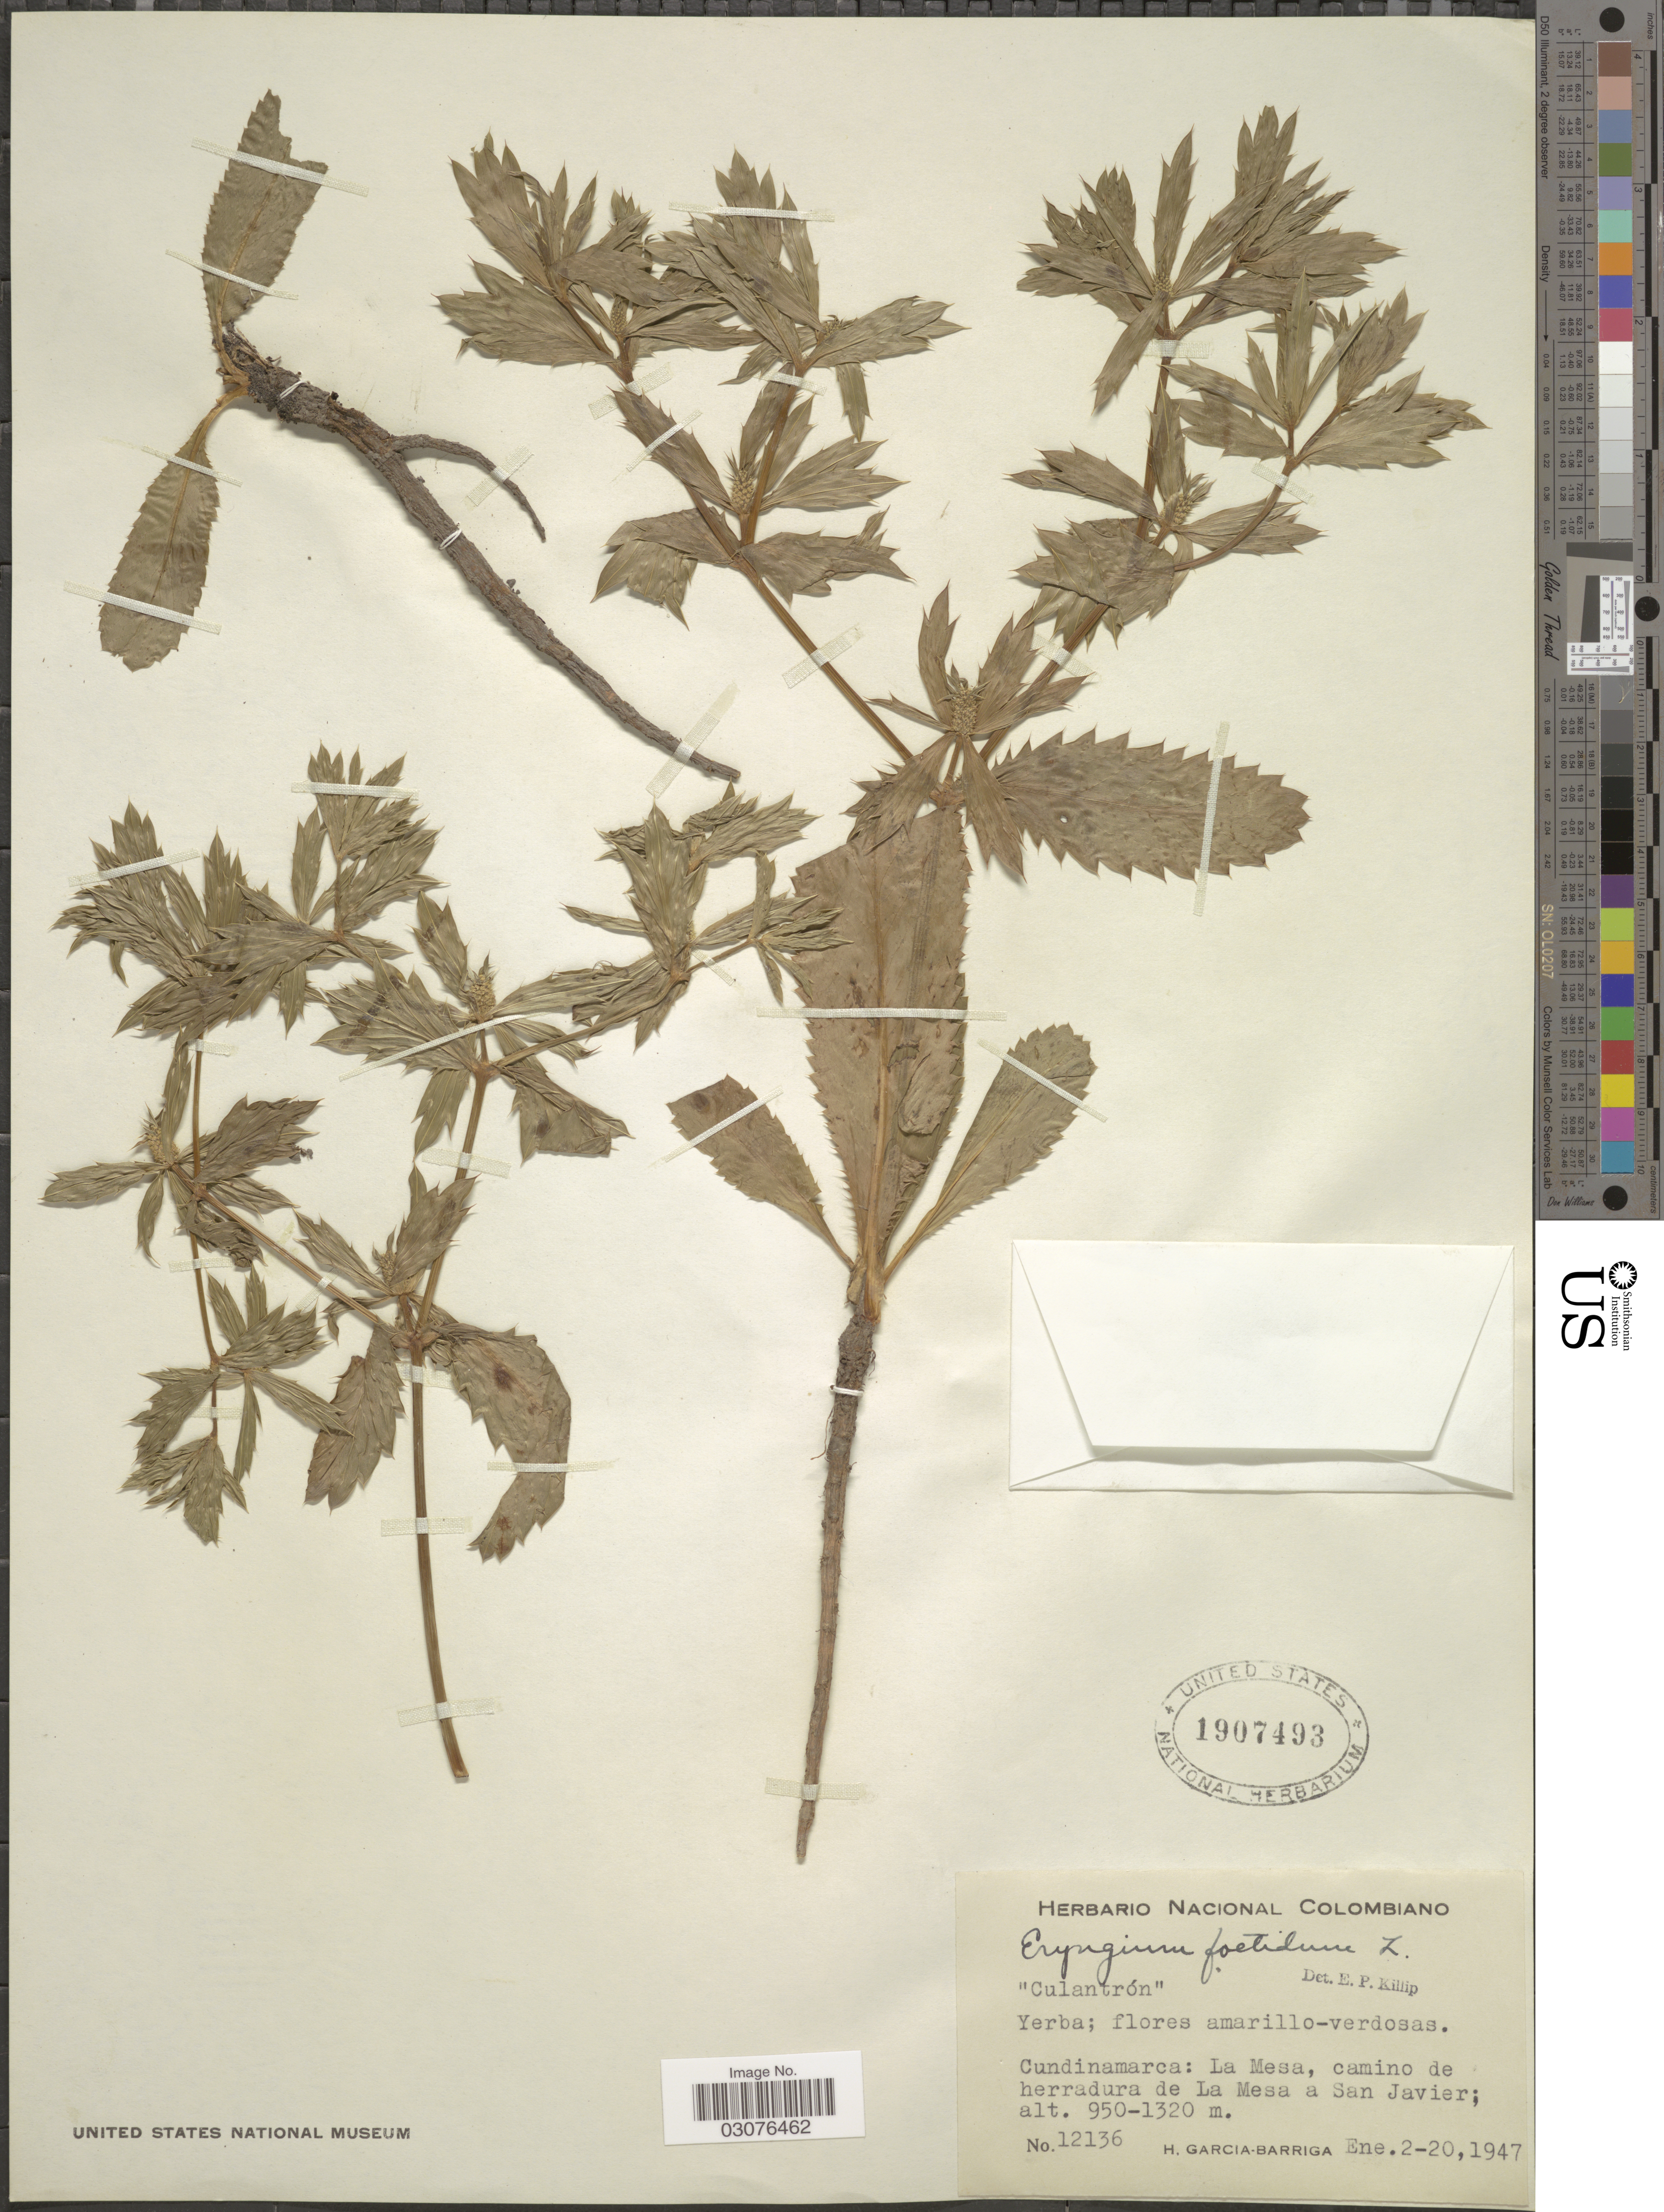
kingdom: Plantae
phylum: Tracheophyta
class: Magnoliopsida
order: Apiales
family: Apiaceae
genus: Eryngium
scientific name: Eryngium foetidum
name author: L.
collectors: H. García Barriga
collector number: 12136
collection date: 1947-01-02/1947-01-20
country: Colombia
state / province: Cundinamarca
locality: La Mesa, camino de herradura de La Mesa a San Javier.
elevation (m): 950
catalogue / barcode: US 1907493